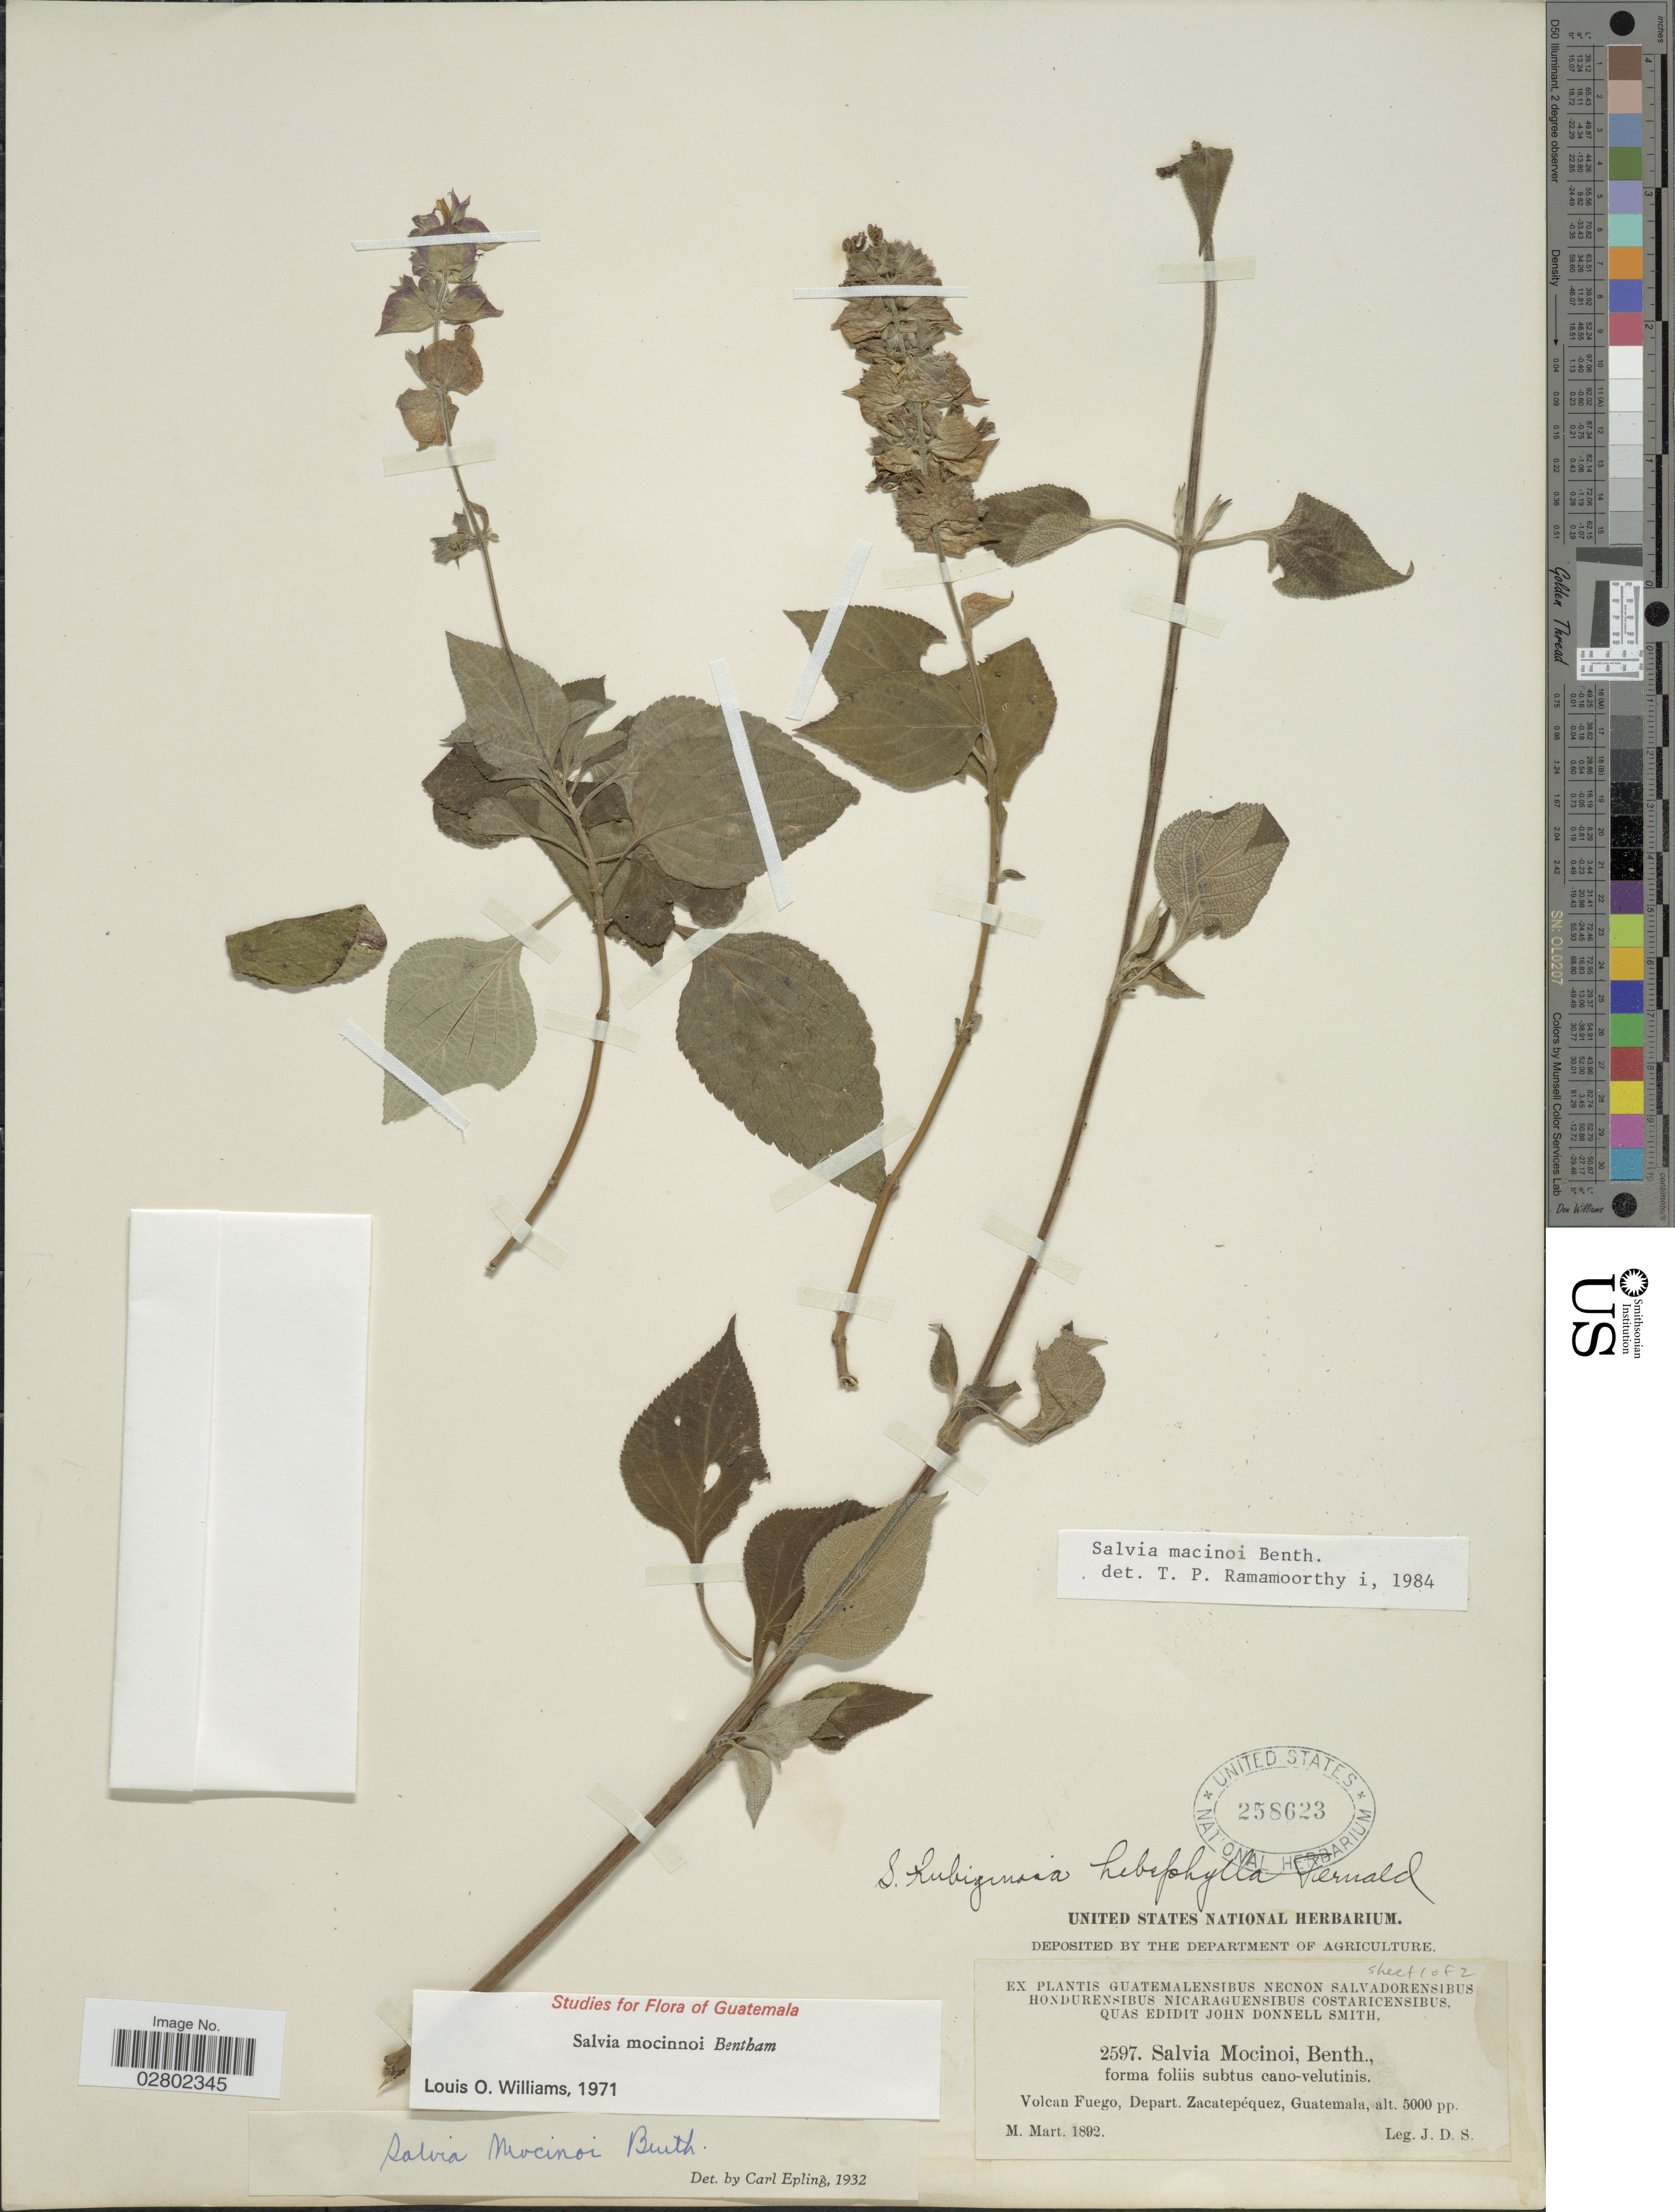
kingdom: Plantae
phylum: Tracheophyta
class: Magnoliopsida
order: Lamiales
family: Lamiaceae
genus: Salvia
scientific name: Salvia mocinoi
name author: Benth.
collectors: J. Donnell Smith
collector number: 2597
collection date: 1892-03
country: Guatemala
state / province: Sacatepéquez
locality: Volcan Fuego, Depart. Zacatapéquez.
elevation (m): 1524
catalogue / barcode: US 258623